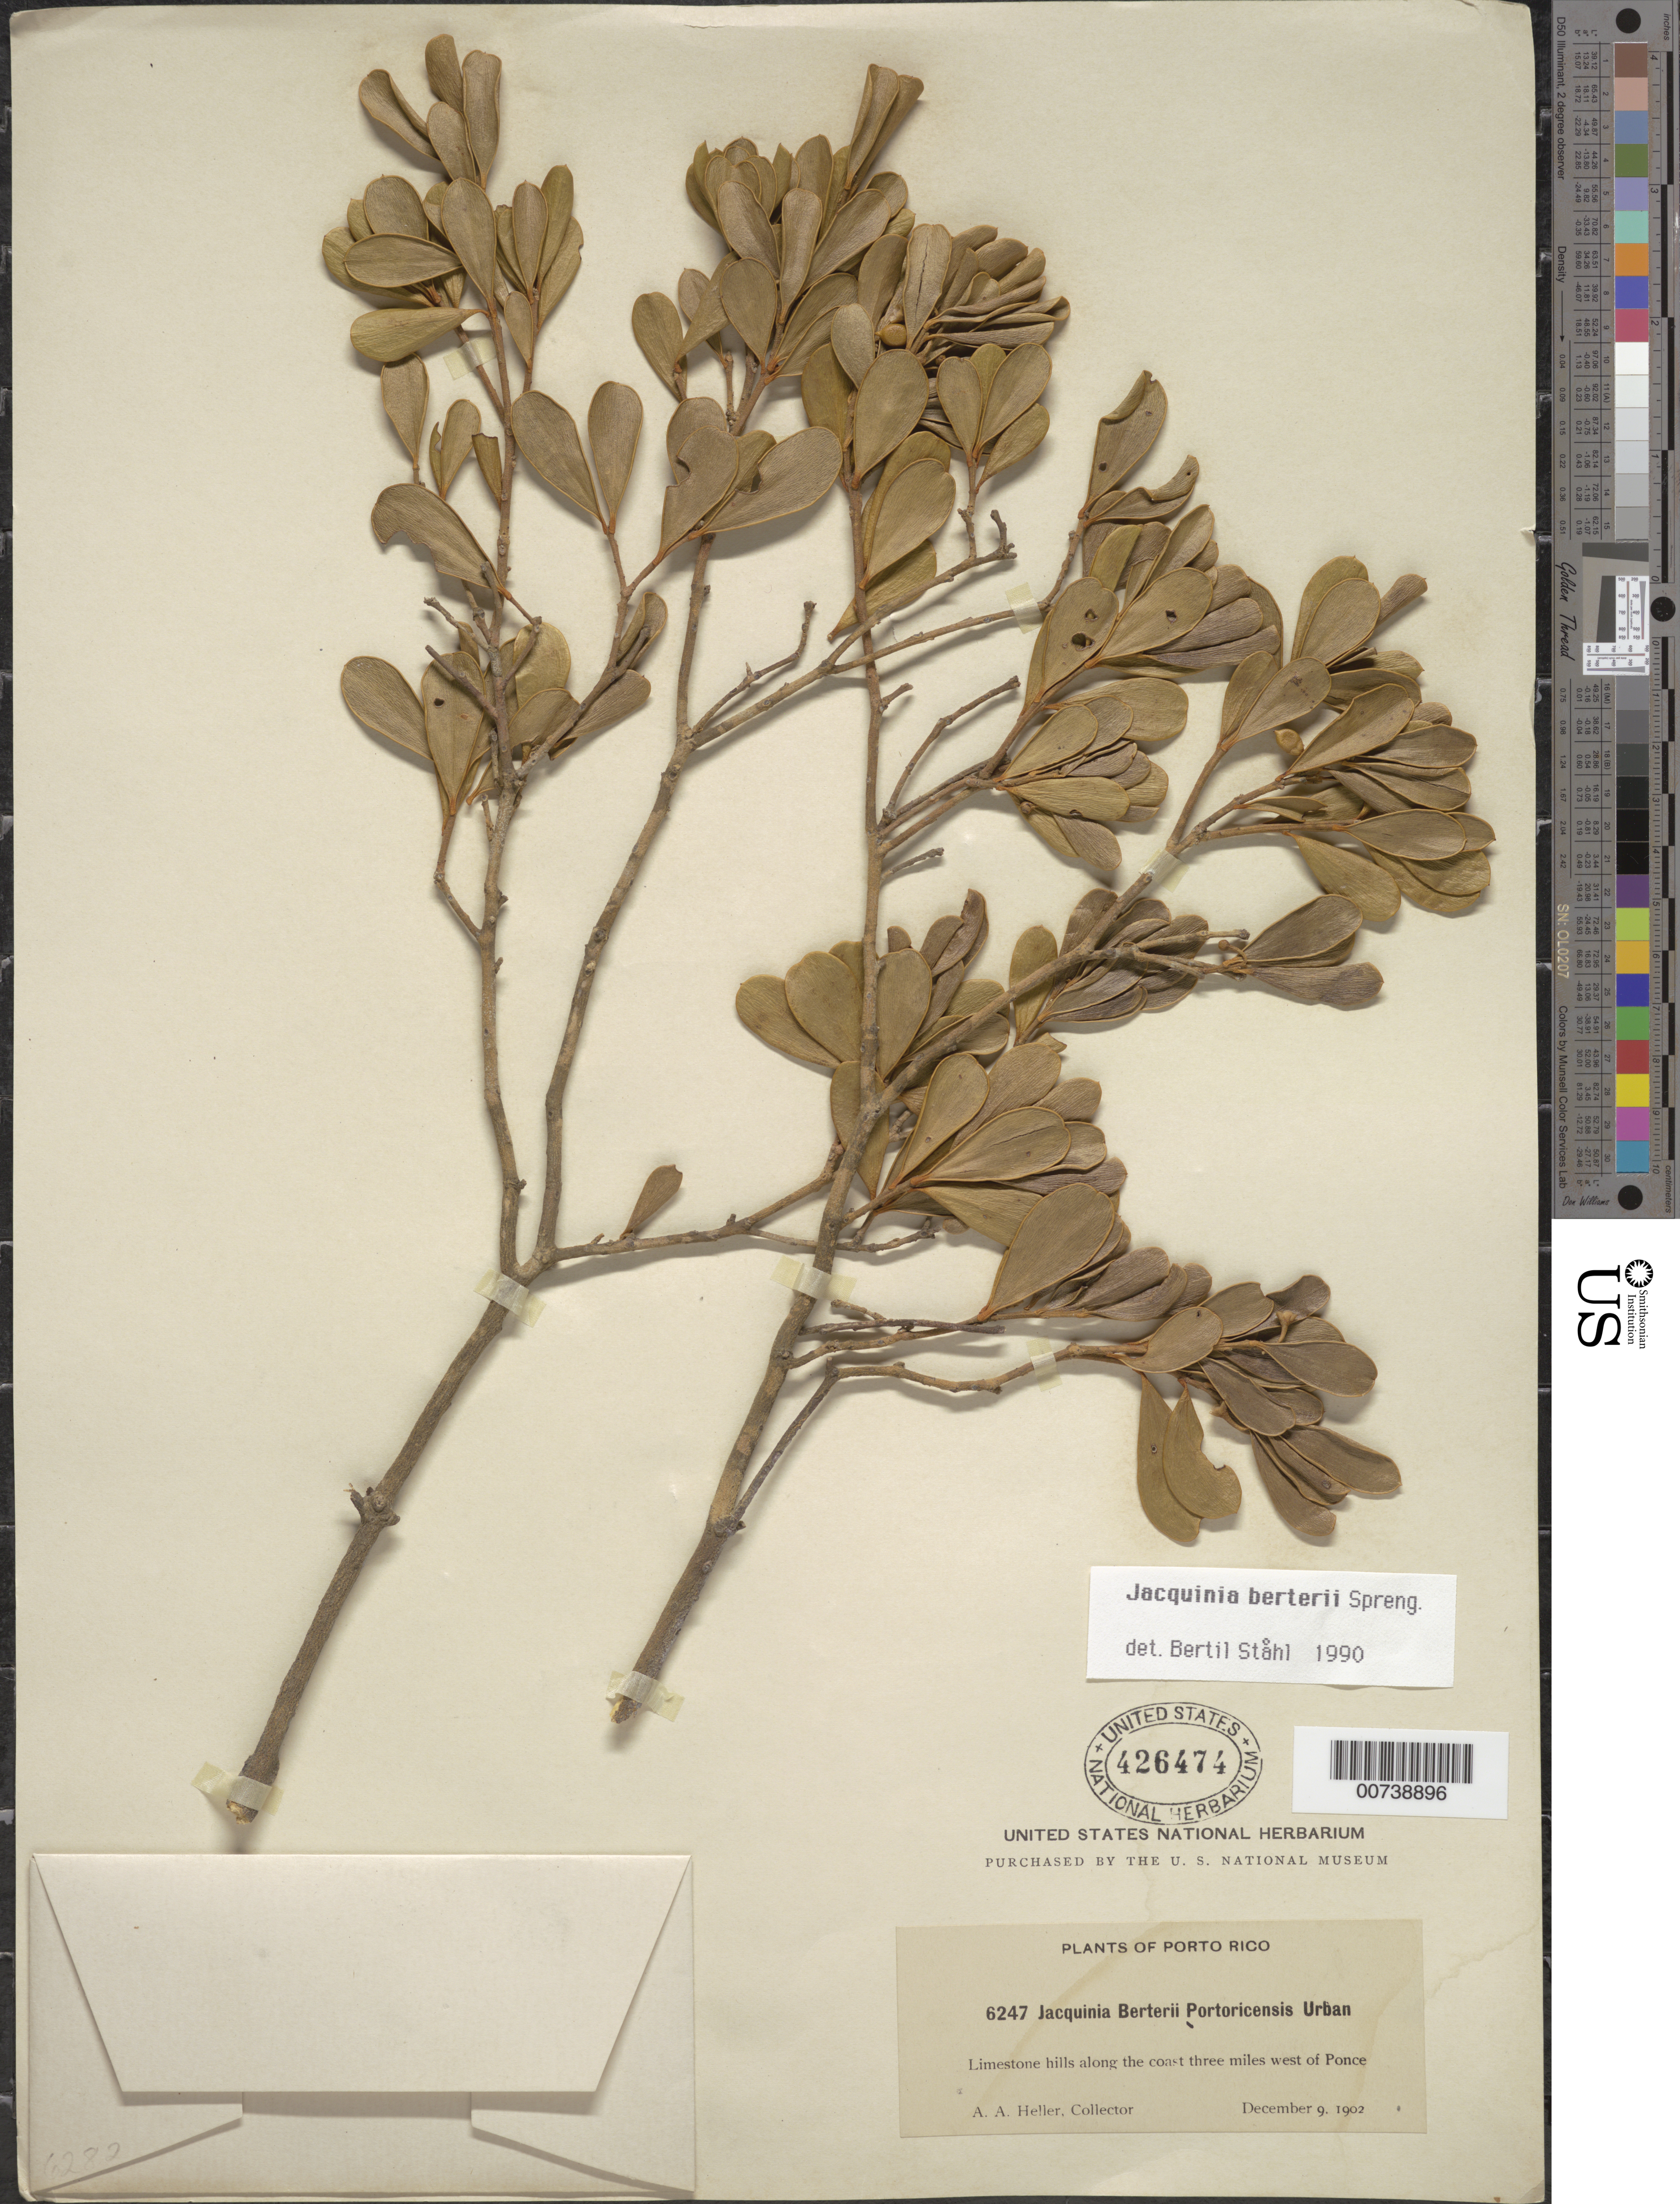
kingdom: Plantae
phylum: Tracheophyta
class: Magnoliopsida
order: Ericales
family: Primulaceae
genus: Jacquinia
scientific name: Jacquinia berteroi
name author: Spreng.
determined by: Ståhl, B.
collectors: A. A. Heller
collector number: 6247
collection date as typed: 09 Dec 1902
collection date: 1902-12-09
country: Puerto Rico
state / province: Ponce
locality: Three miles west of Ponce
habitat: Limestone hills along the coast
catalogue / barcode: US 426474